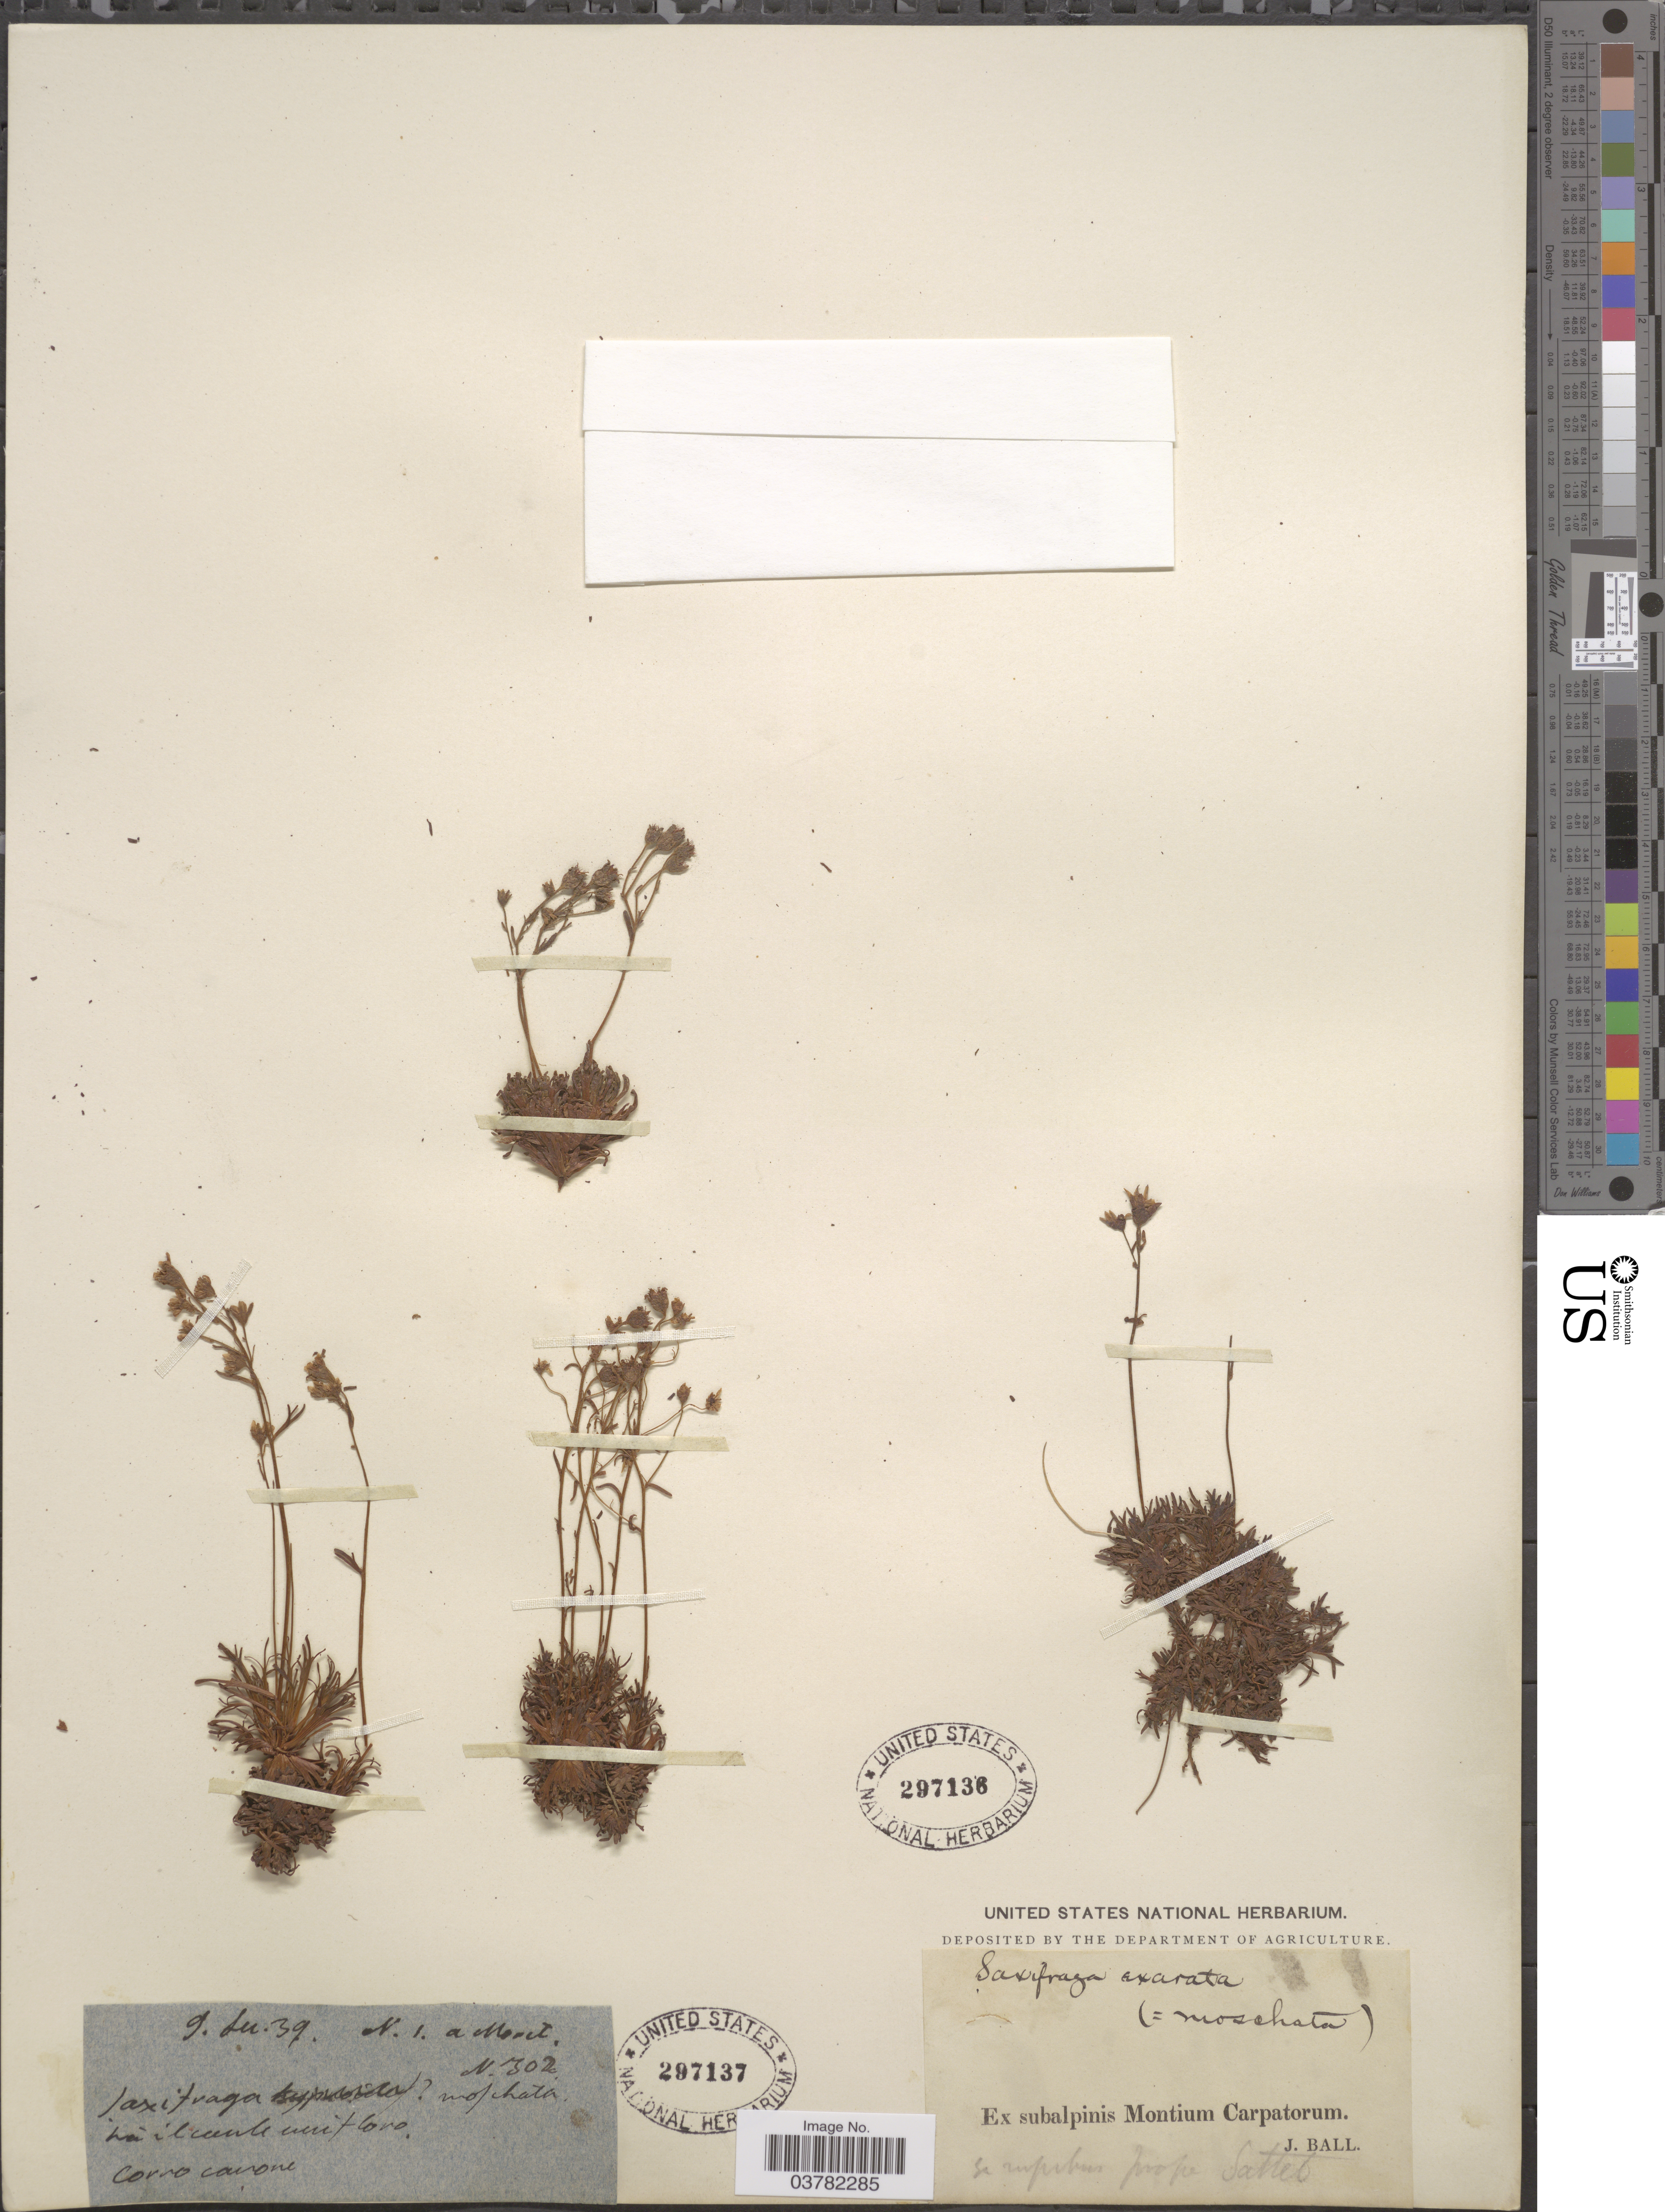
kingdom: Plantae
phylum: Tracheophyta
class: Magnoliopsida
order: Saxifragales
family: Saxifragaceae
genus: Saxifraga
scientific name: Saxifraga exarata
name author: Vill.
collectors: J. Ball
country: Switzerland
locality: Ex subalpinis Montium Carpatorum. In rupibus prope Sattel.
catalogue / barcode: US 297136-2